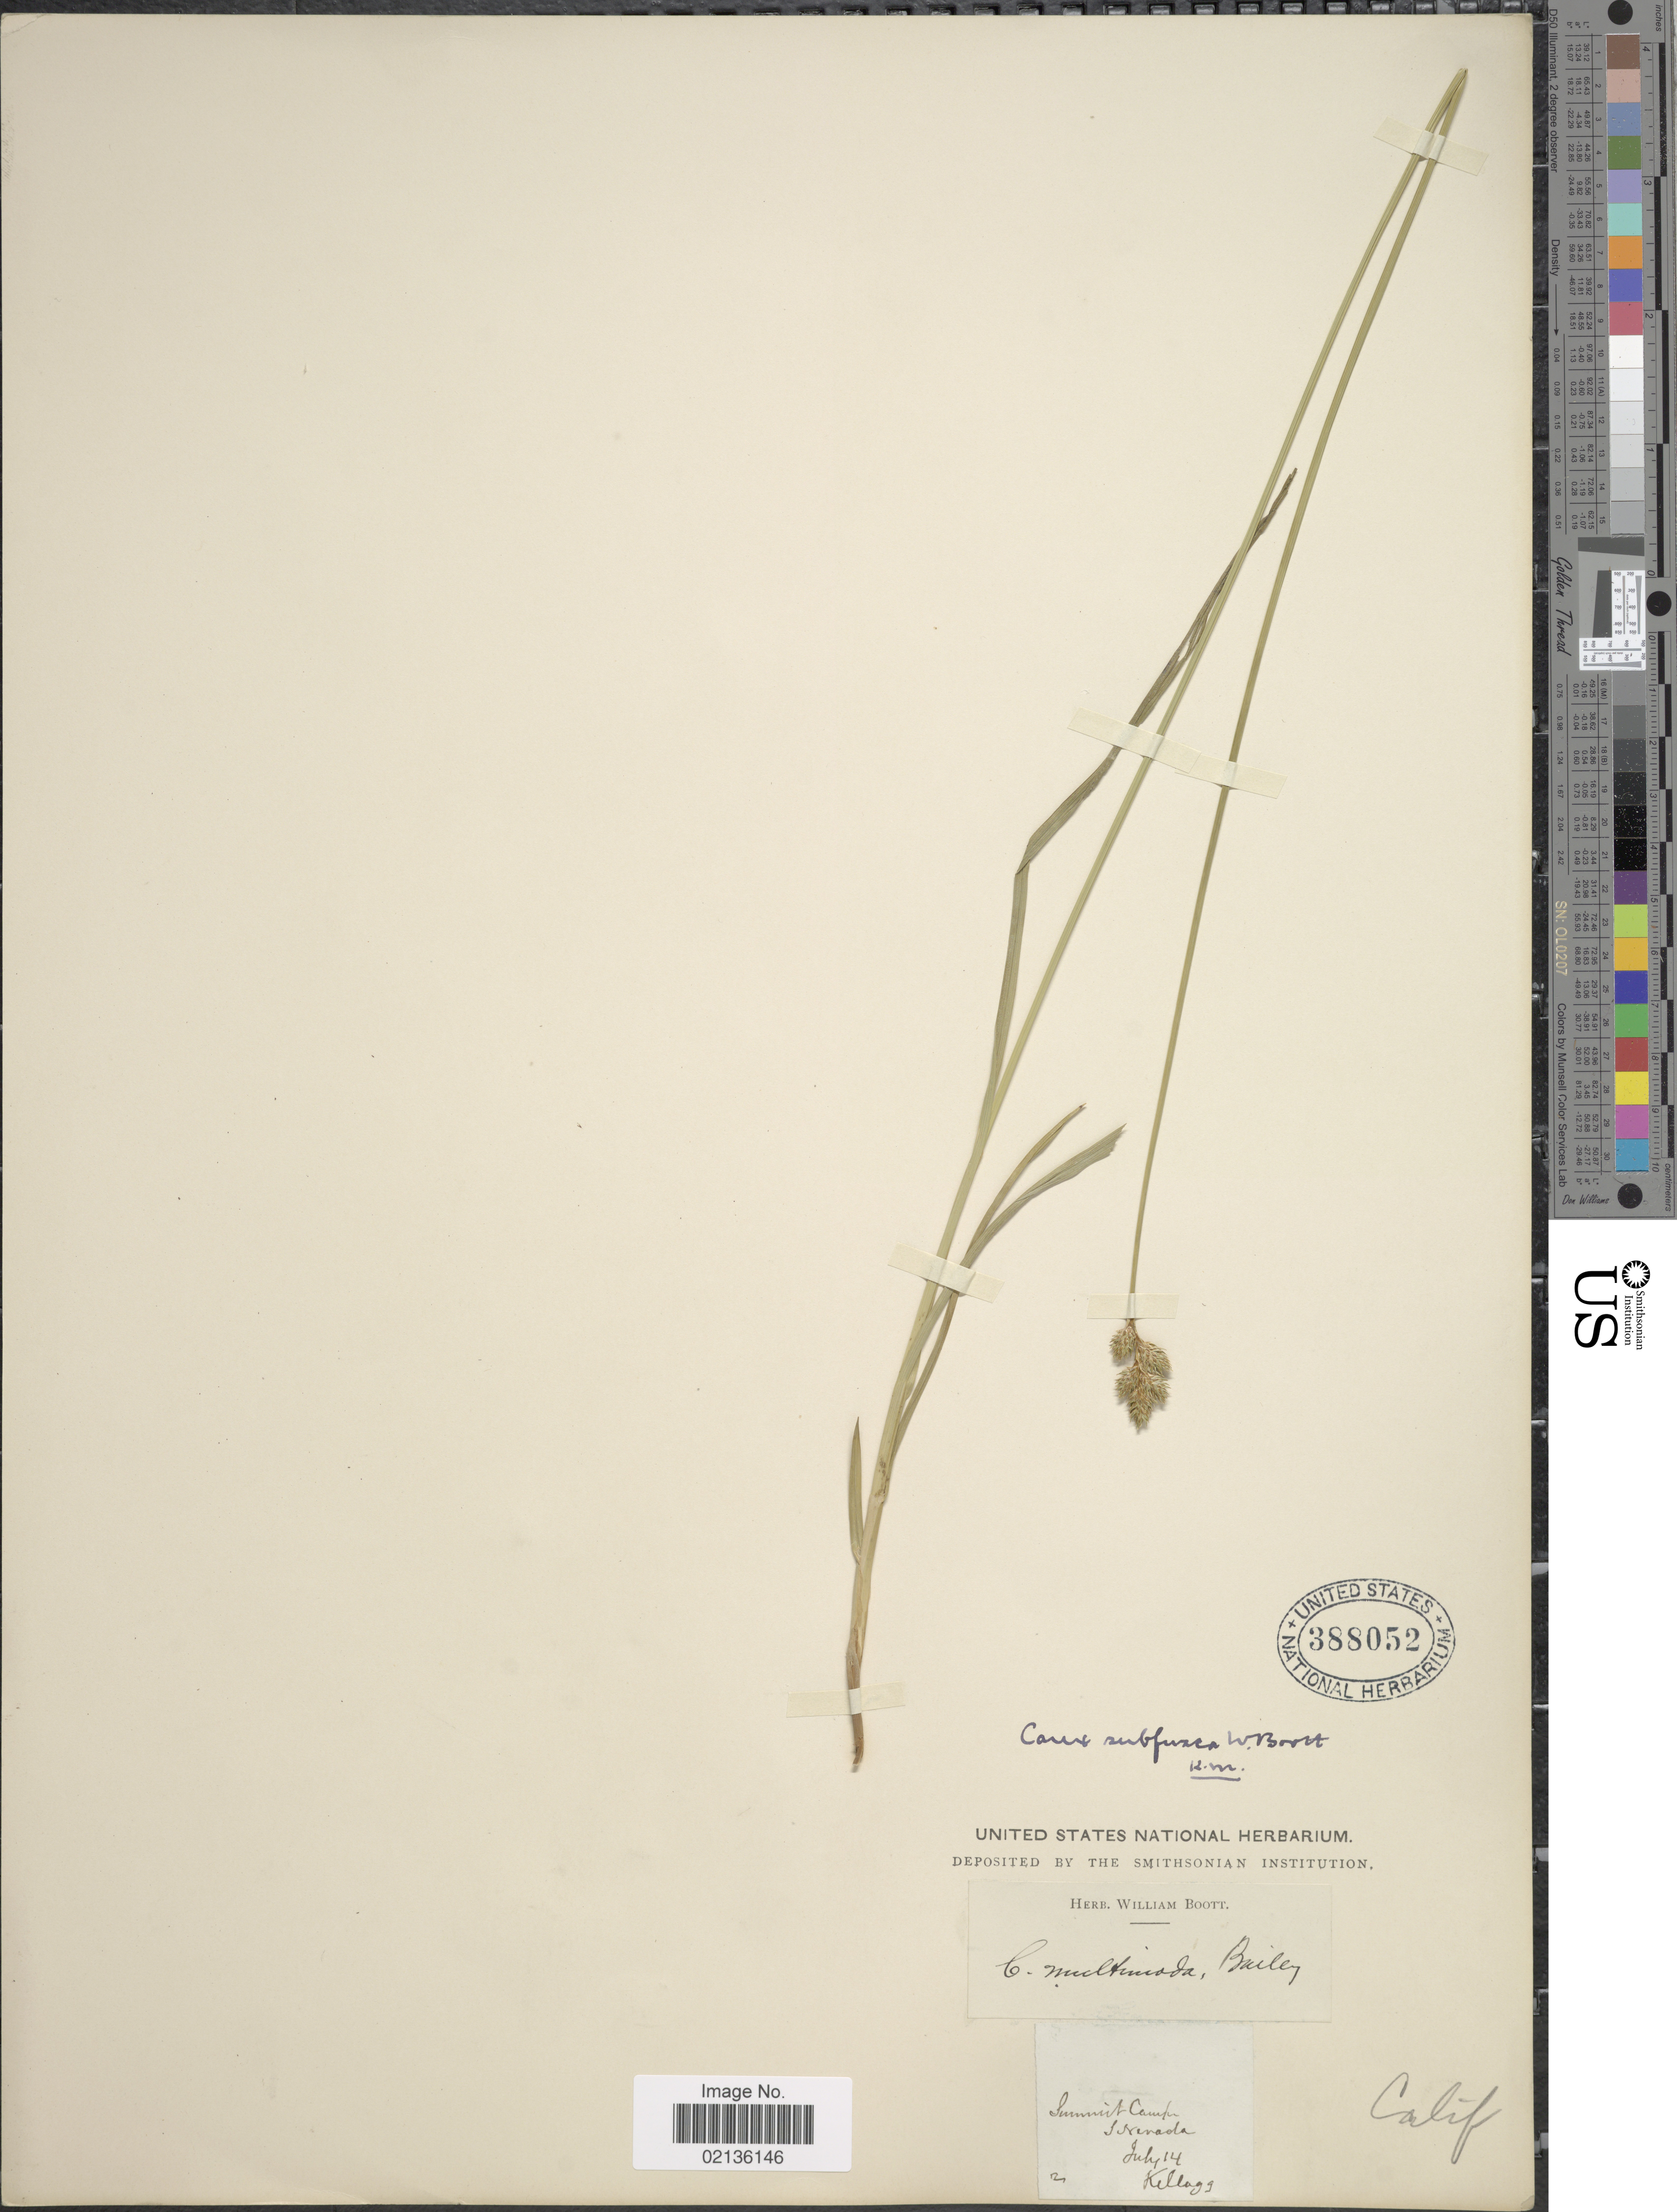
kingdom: Plantae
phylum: Tracheophyta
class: Liliopsida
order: Poales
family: Cyperaceae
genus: Carex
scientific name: Carex subfusca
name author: W. Boott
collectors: -- Kellogg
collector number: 2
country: United States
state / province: Nevada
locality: Summit Camp, S. Nevada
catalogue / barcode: US 388052